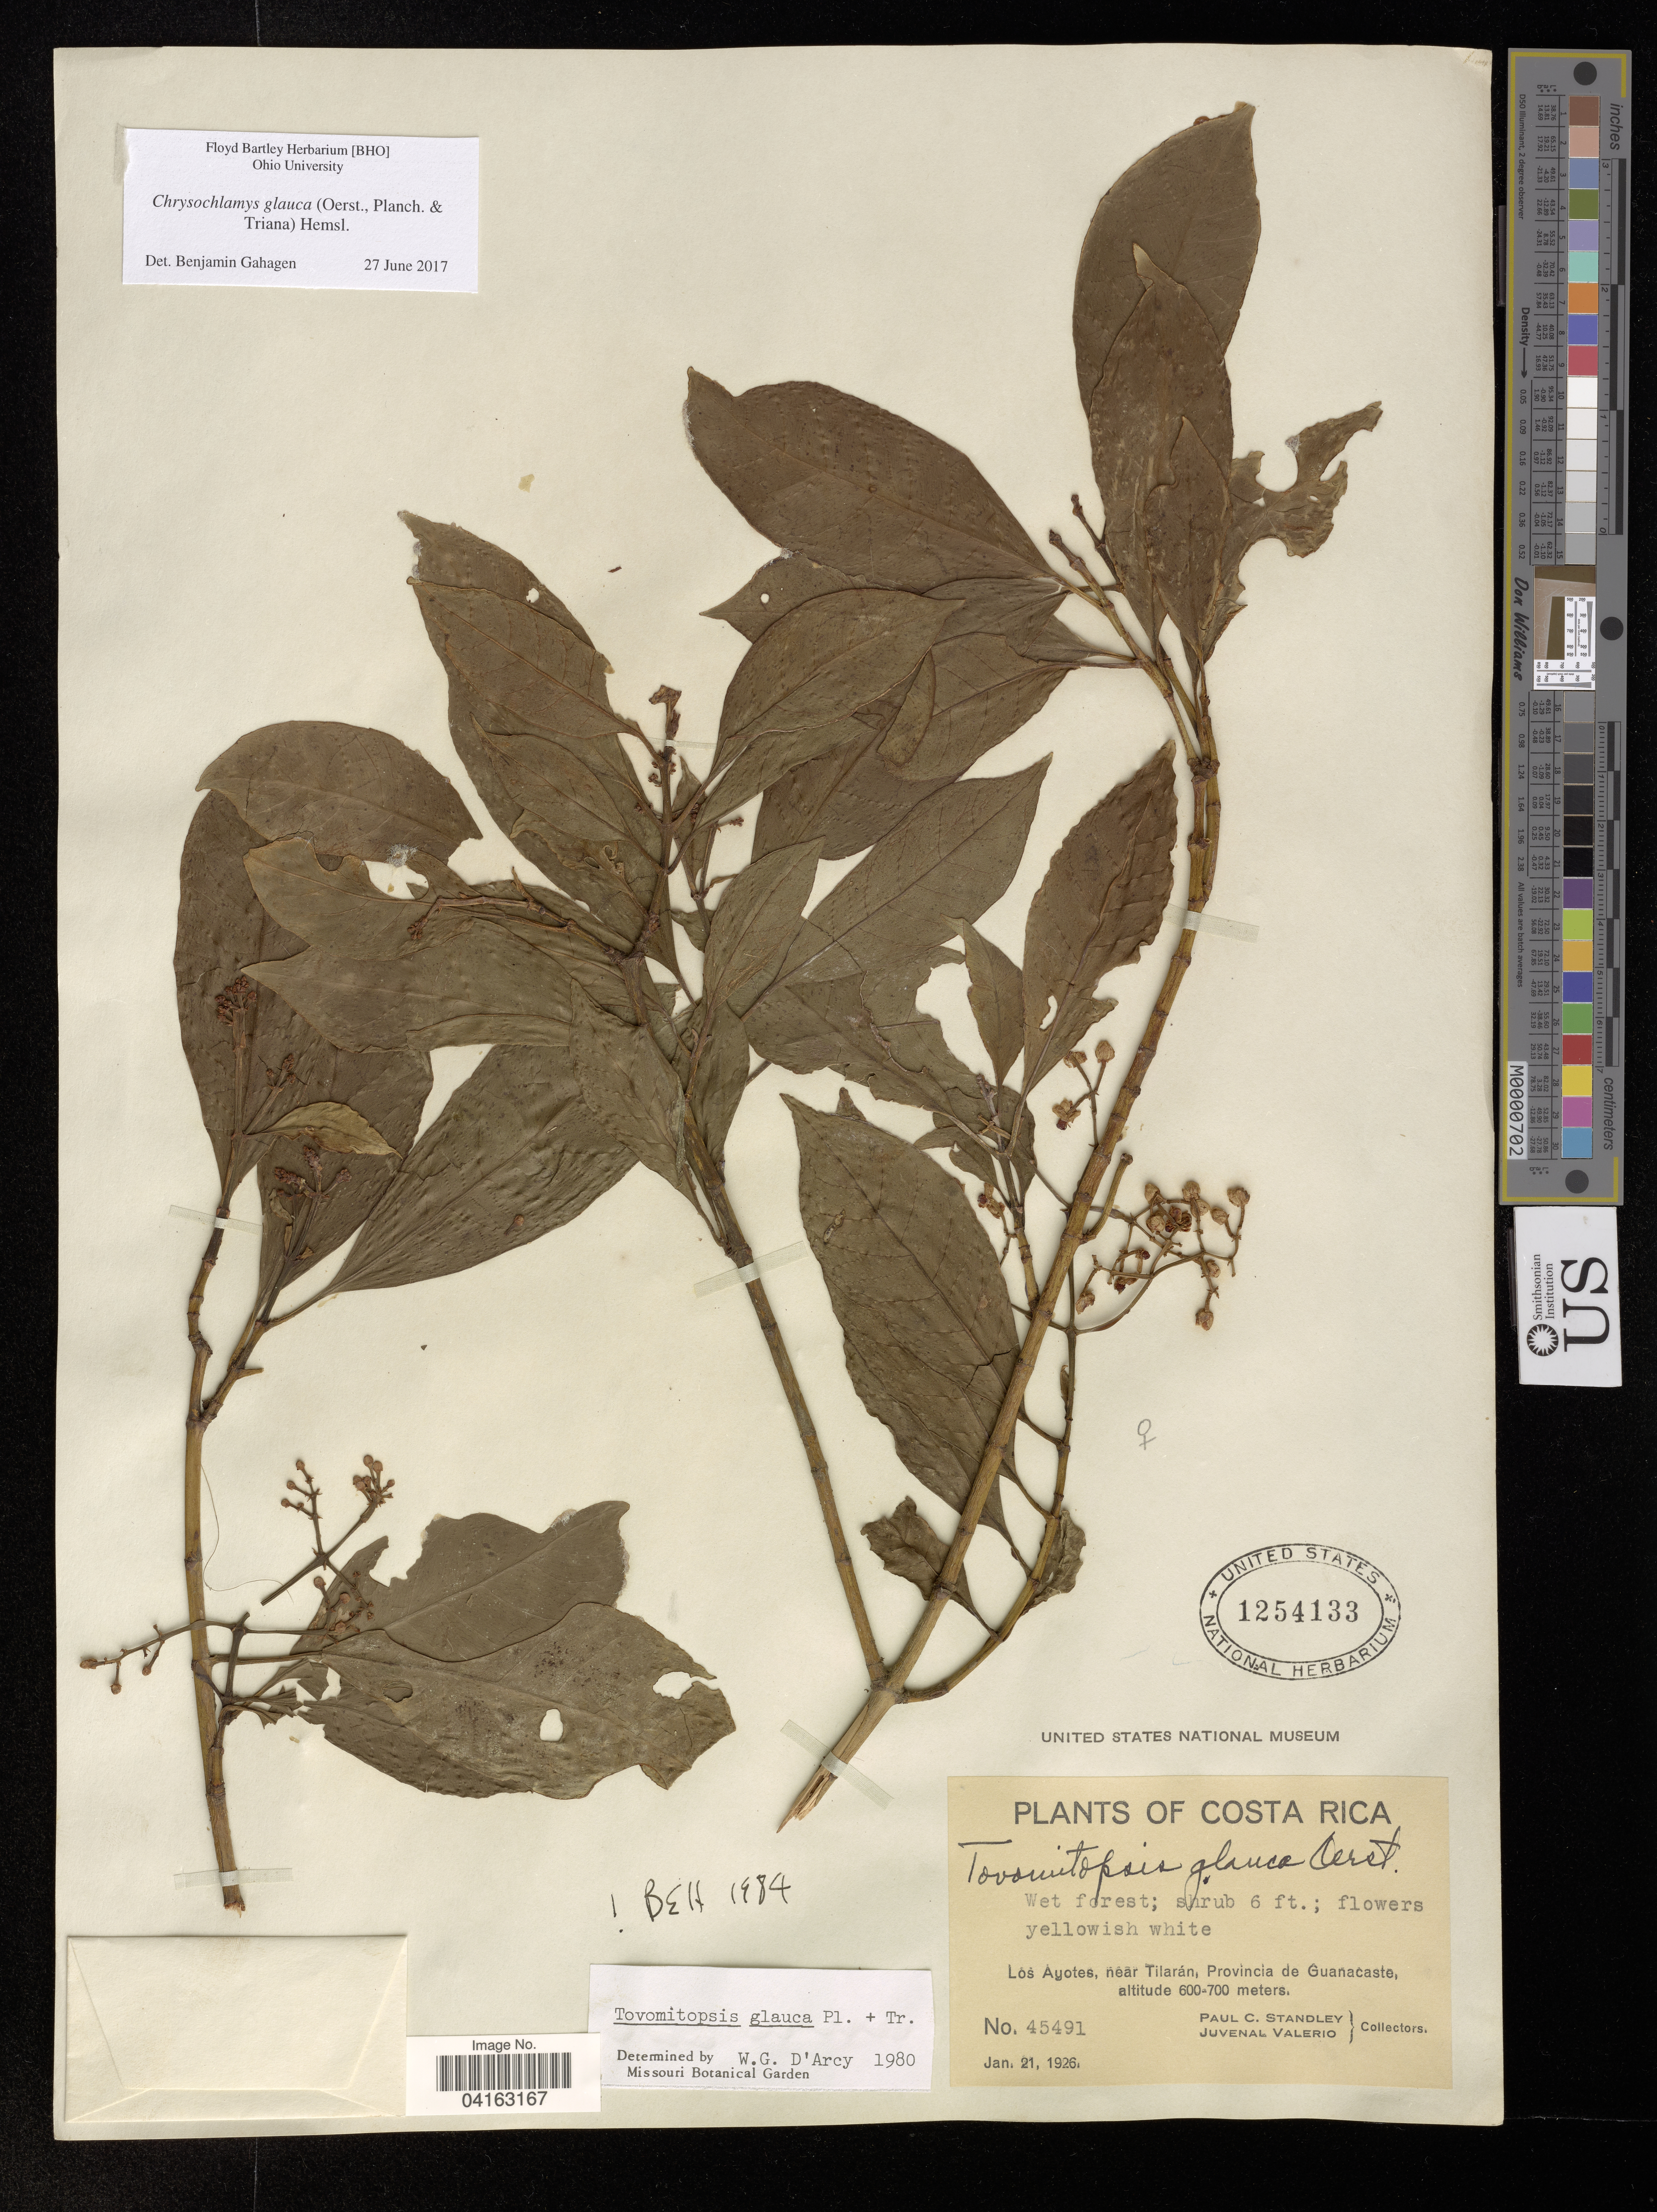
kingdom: Plantae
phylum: Tracheophyta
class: Magnoliopsida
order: Malpighiales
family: Clusiaceae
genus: Chrysochlamys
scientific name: Chrysochlamys glauca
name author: (Oerst. ex Planch. & Triana) Hemsl.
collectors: P. C. Standley & J. Valerio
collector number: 45491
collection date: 1926-01-21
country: Costa Rica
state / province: Guanacaste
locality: Los Ayotes, near Tilarán, Provincia de Guanacaste.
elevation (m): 600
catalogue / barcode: US 1254133